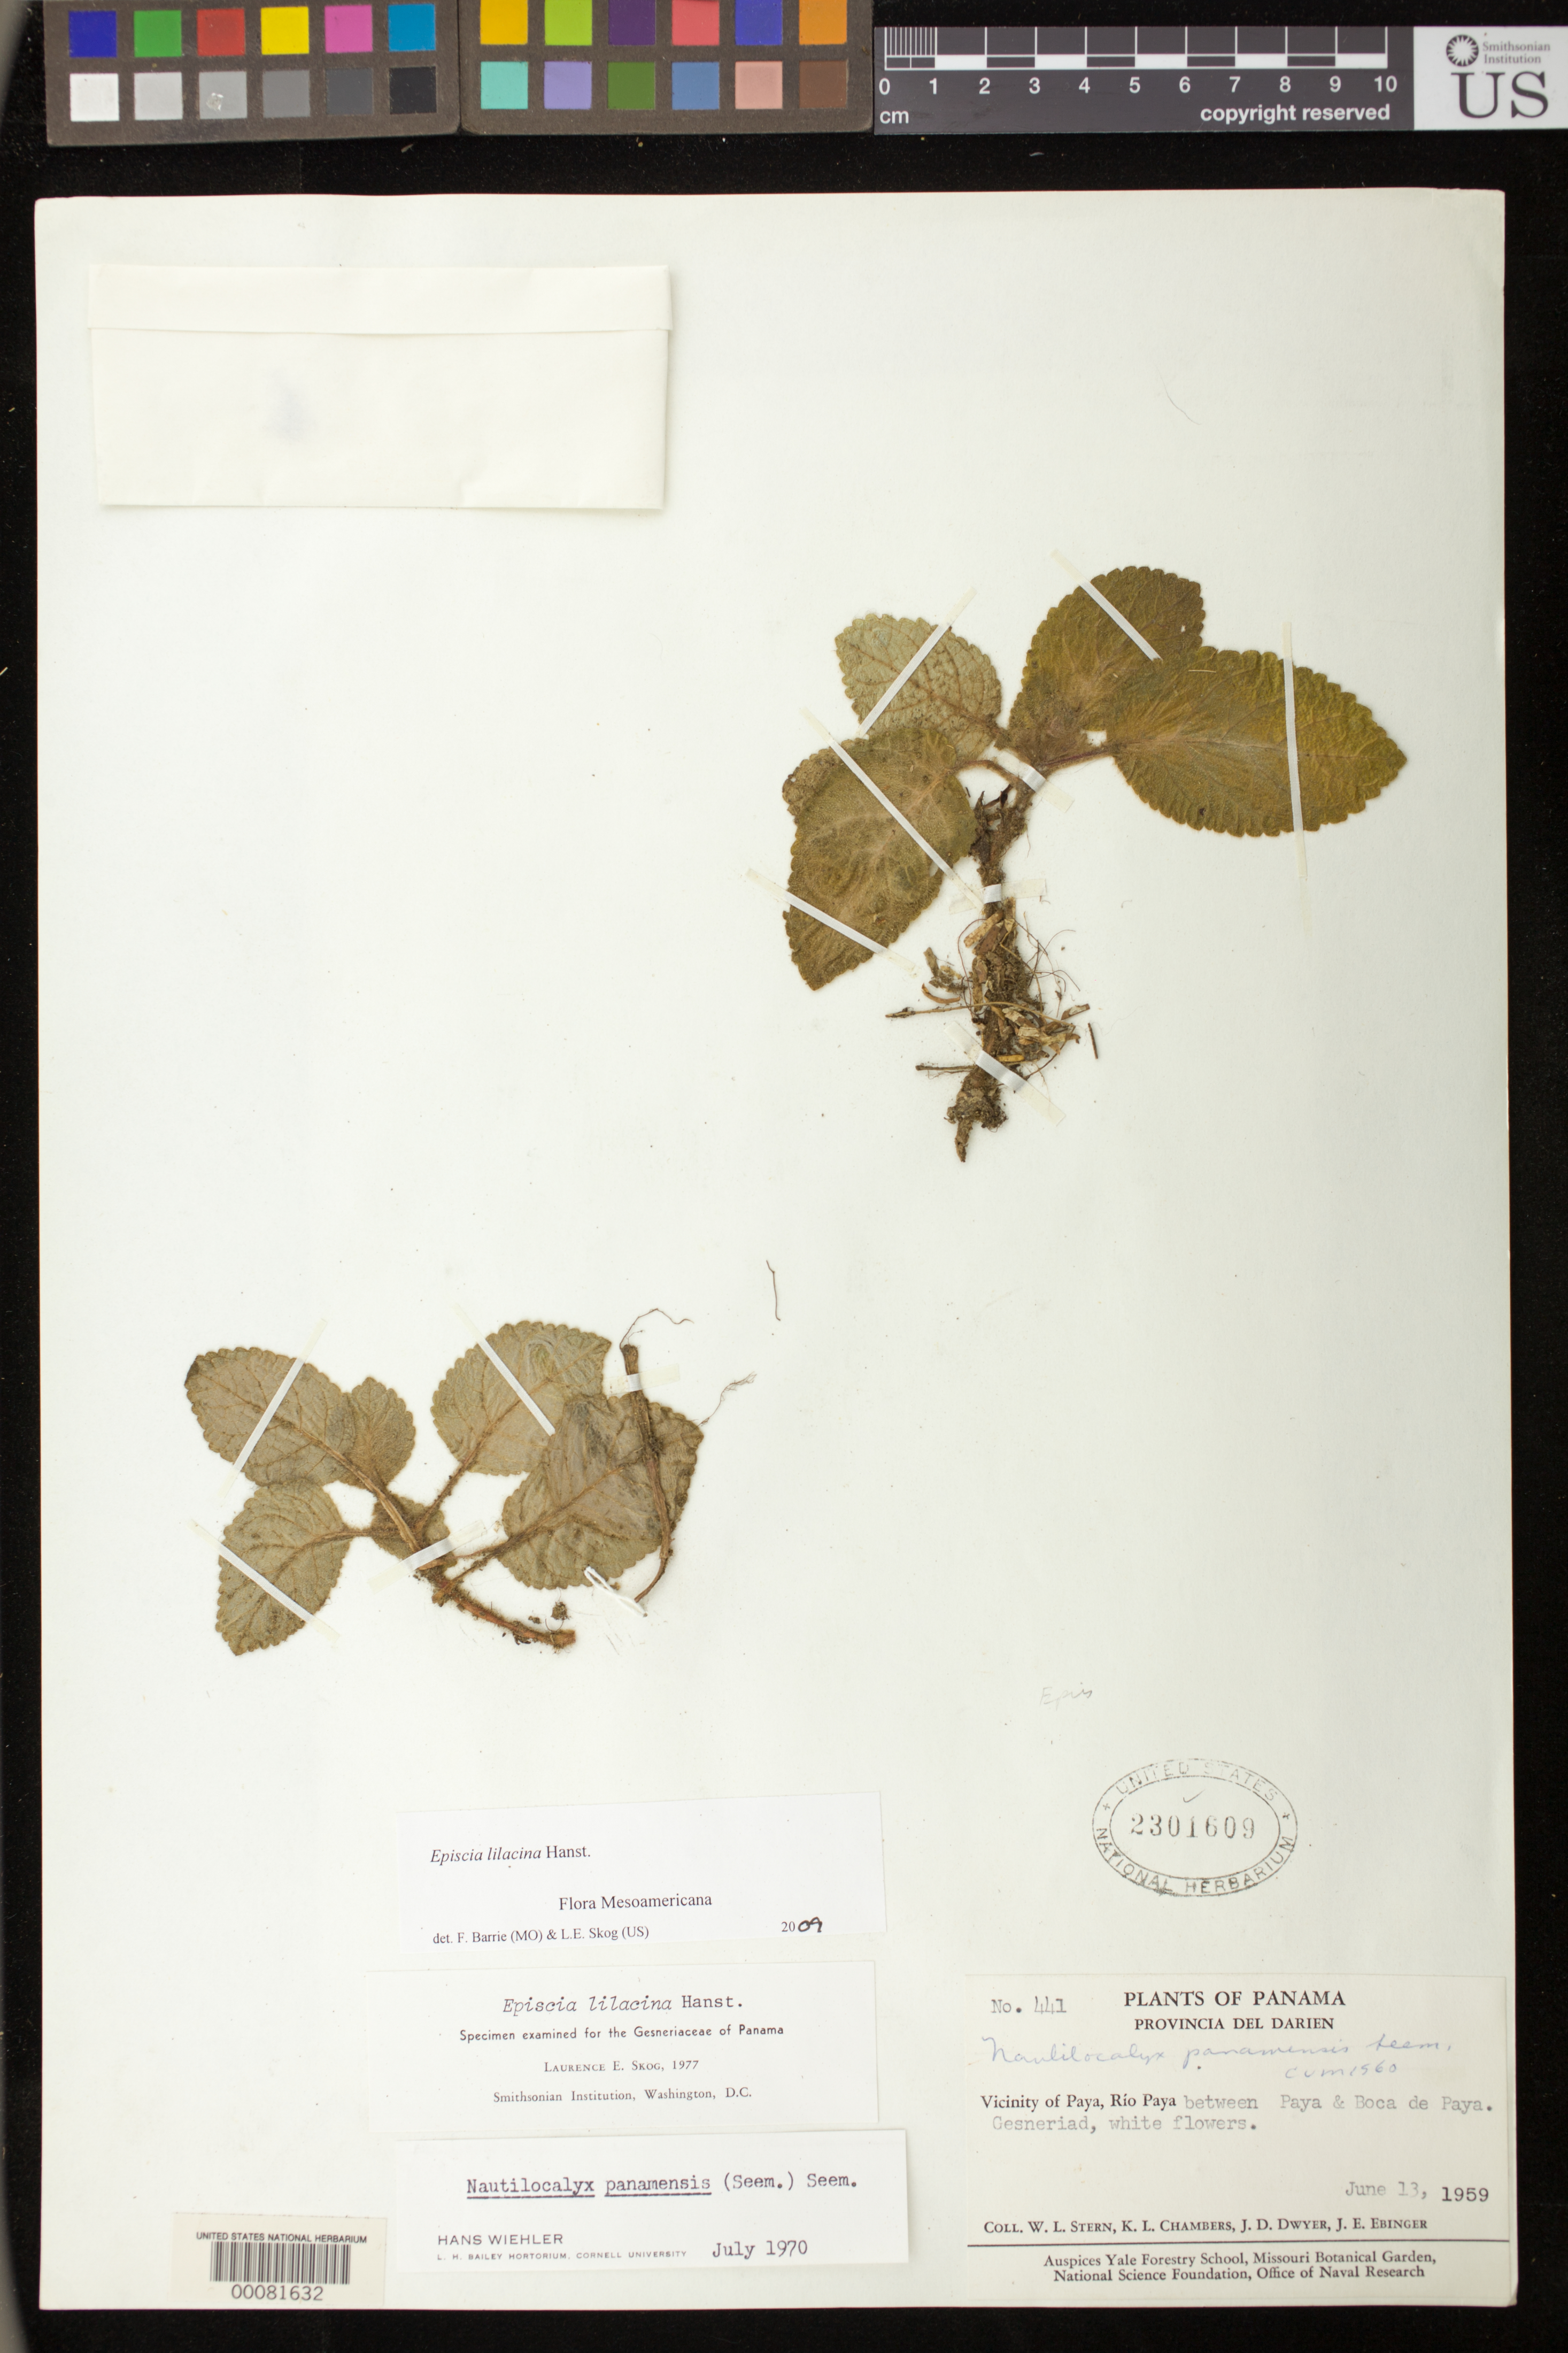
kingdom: Plantae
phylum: Tracheophyta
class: Magnoliopsida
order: Lamiales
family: Gesneriaceae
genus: Episcia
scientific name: Episcia lilacina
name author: Hanst.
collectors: W. L. Stern, K. L. Chambers, J. D. Dwyer & J. Ebinger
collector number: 441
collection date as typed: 13 Jun 1959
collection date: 1959-06-13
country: Panama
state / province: Darién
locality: Vicinity of Paya, Rio Paya between Paya and Boca de Paya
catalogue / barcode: US 2301609